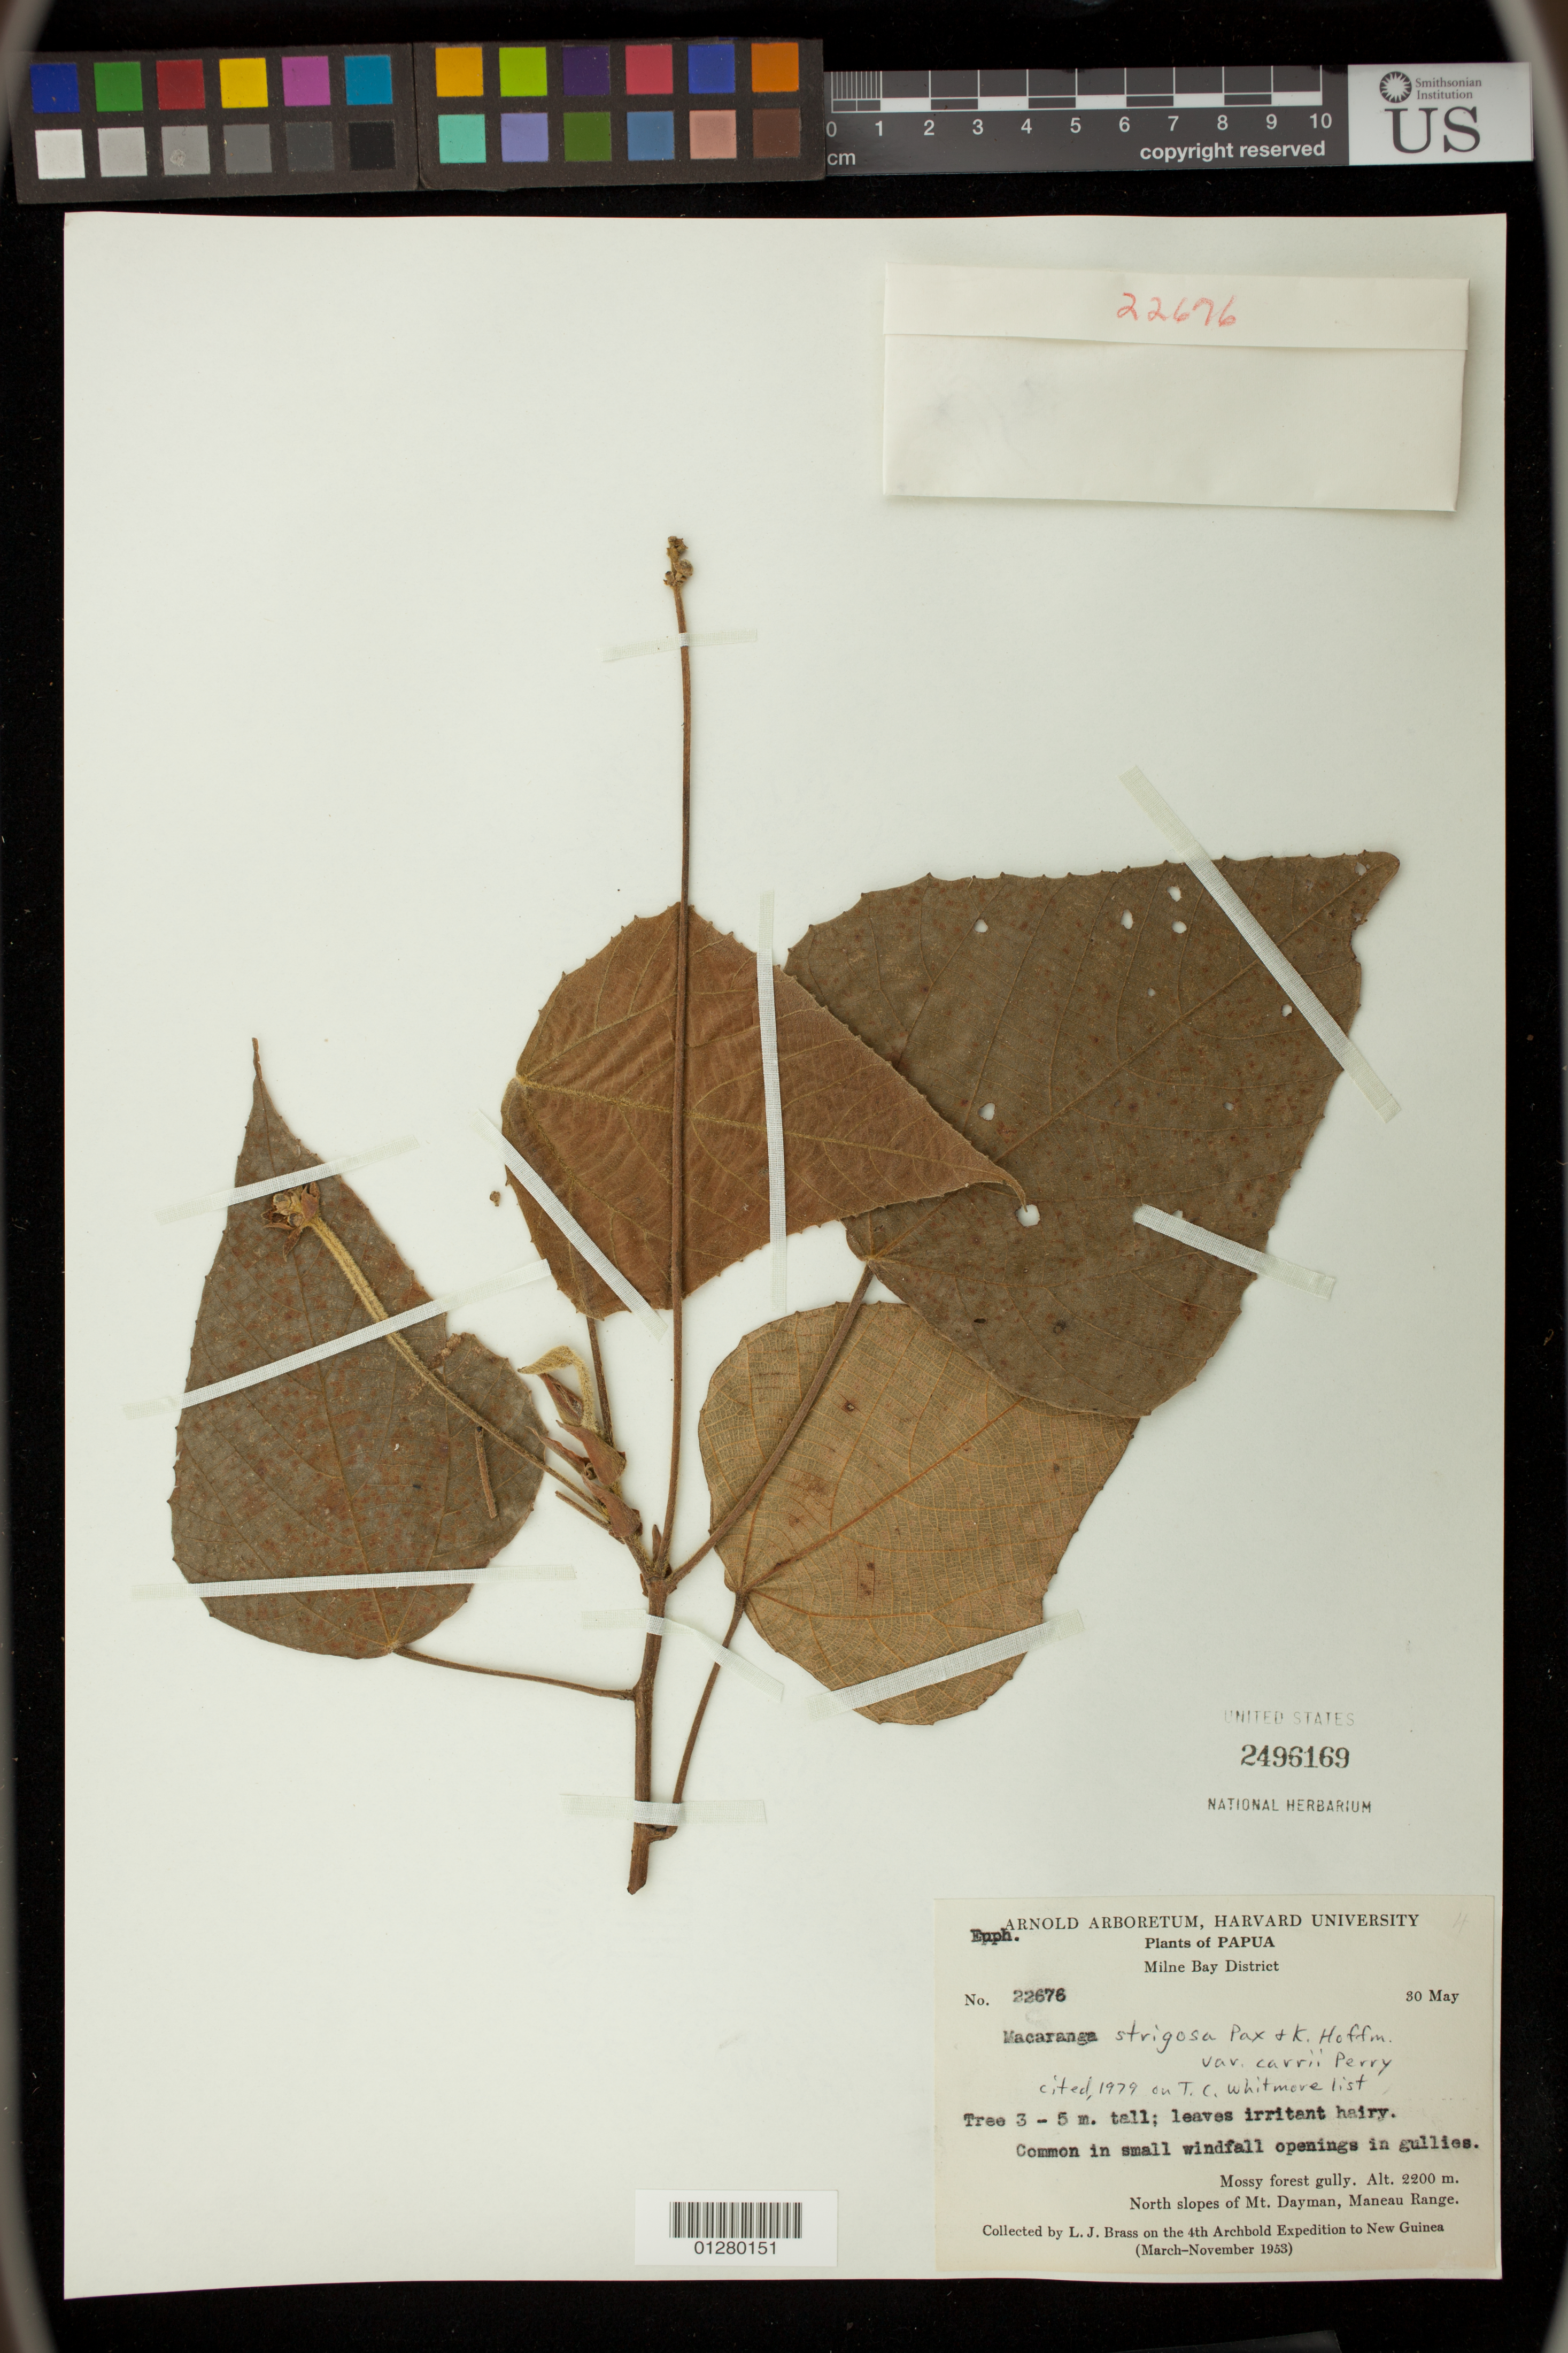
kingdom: Plantae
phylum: Tracheophyta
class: Magnoliopsida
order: Malpighiales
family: Euphorbiaceae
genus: Macaranga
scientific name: Macaranga strigosa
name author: Pax & K. Hoffm.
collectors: L. J. Brass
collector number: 22676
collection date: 1953-05-30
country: Papua New Guinea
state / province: Milne Bay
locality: North slopes of Mt. Dayman, Maneau Range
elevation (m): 2200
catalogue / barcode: US 2496169